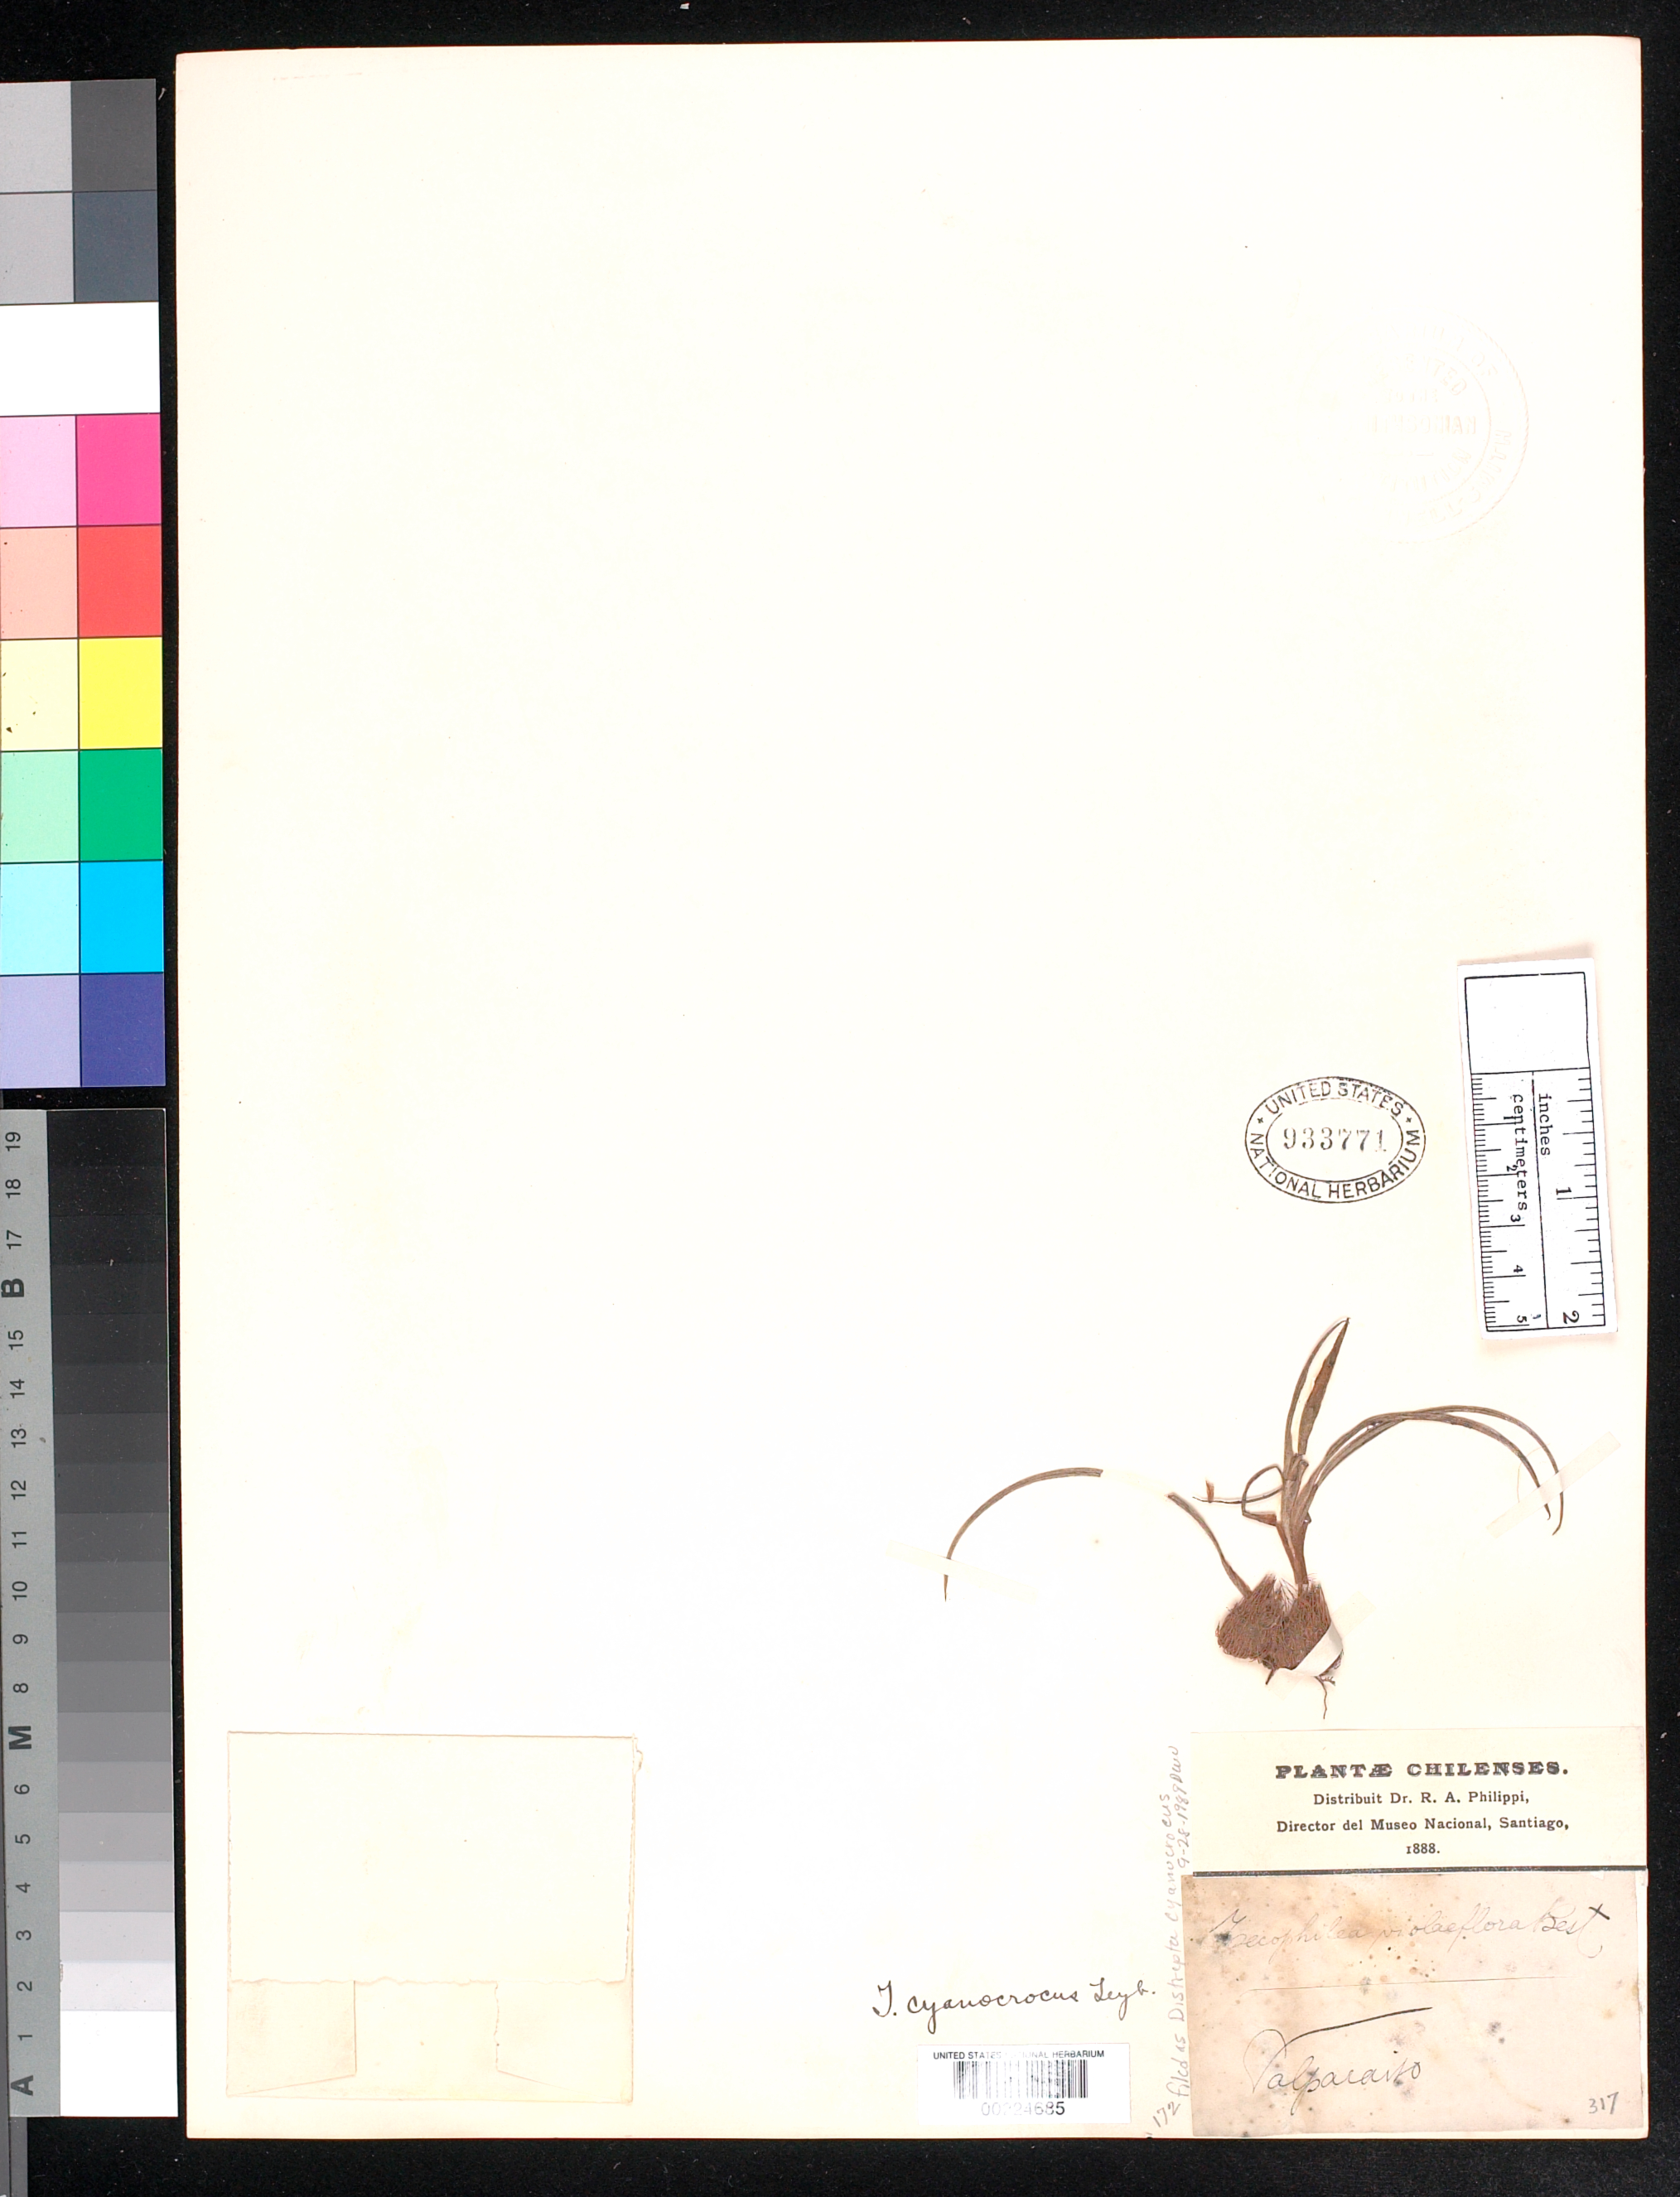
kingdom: Plantae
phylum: Tracheophyta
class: Liliopsida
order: Asparagales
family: Tecophilaeaceae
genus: Tecophilaea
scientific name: Tecophilaea cyanocrocus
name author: Leyb.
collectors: ex. herb. R.A. Philippi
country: Chile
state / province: Valparaíso (V)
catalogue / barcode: US 933771